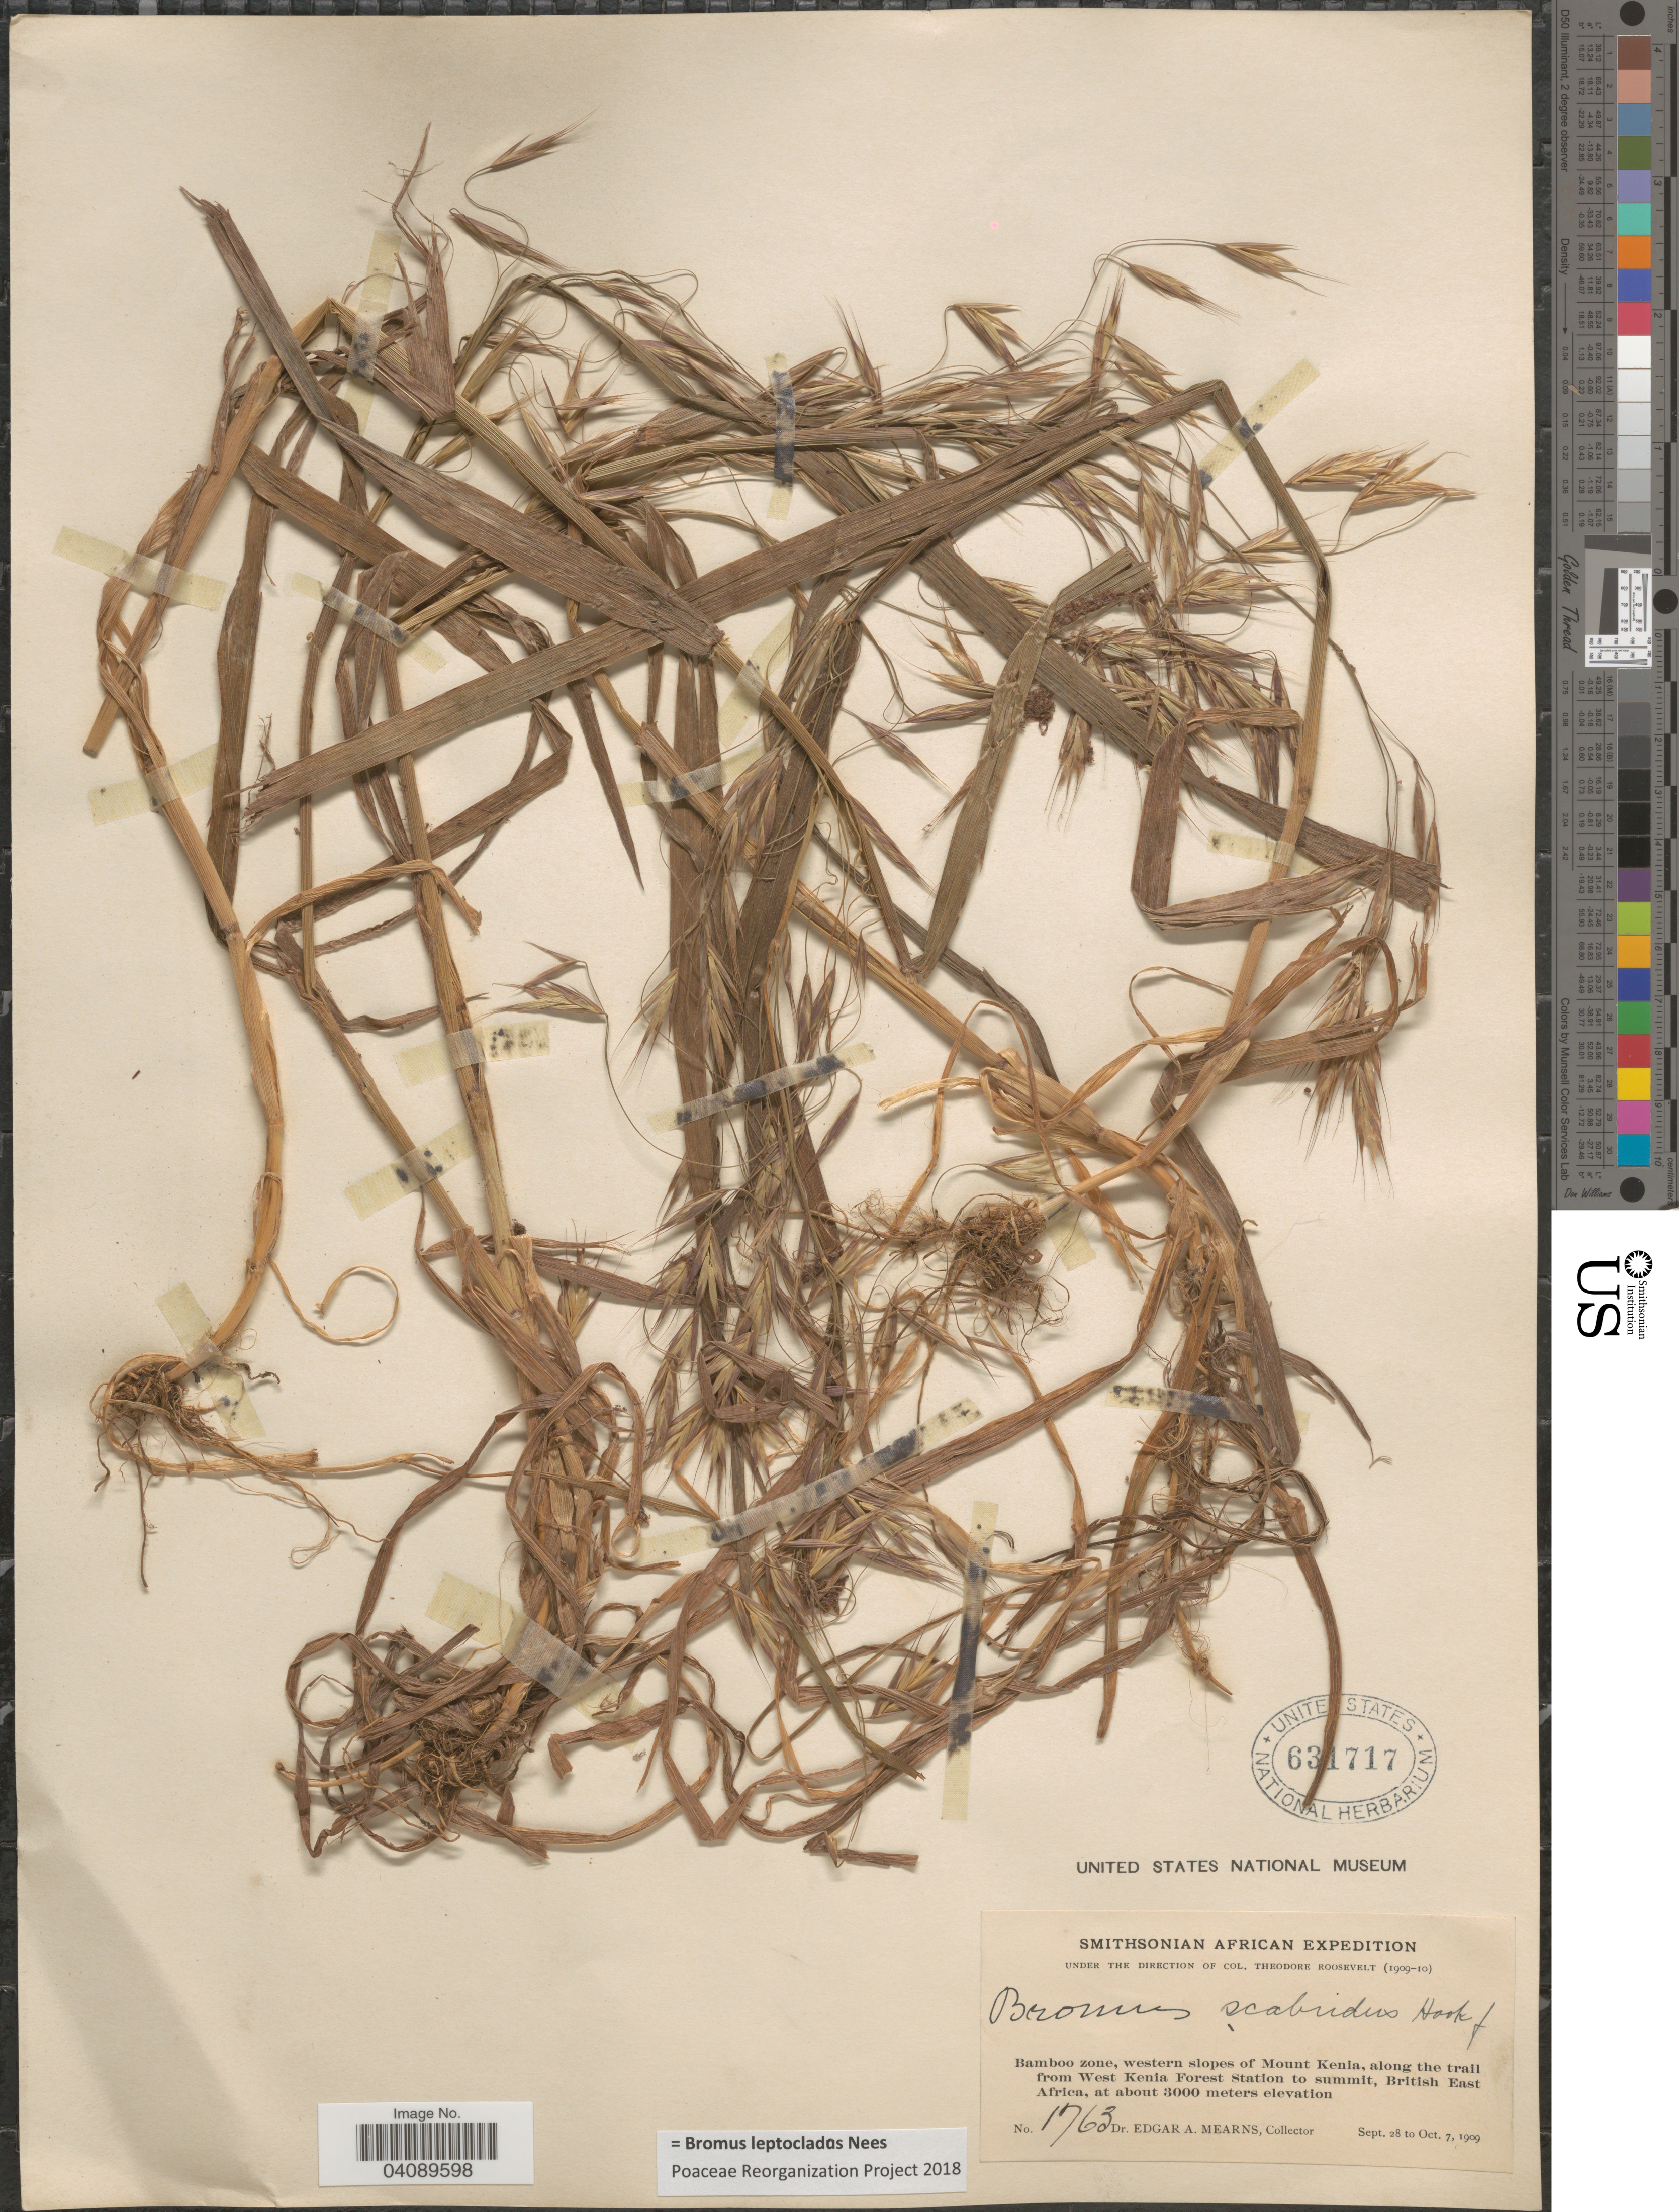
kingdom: Plantae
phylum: Tracheophyta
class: Liliopsida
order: Poales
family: Poaceae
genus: Bromus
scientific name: Bromus leptoclados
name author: Nees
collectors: E. A. Mearns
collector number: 1763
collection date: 1909-09-28/1909-10-07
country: Kenya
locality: Smithsonian African Expedition. Bamboo zone, western slopes of Mount Kenia, along the trail from West Kenia Forest Station to summit, British East Africa.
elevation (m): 3000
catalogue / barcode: US 631717